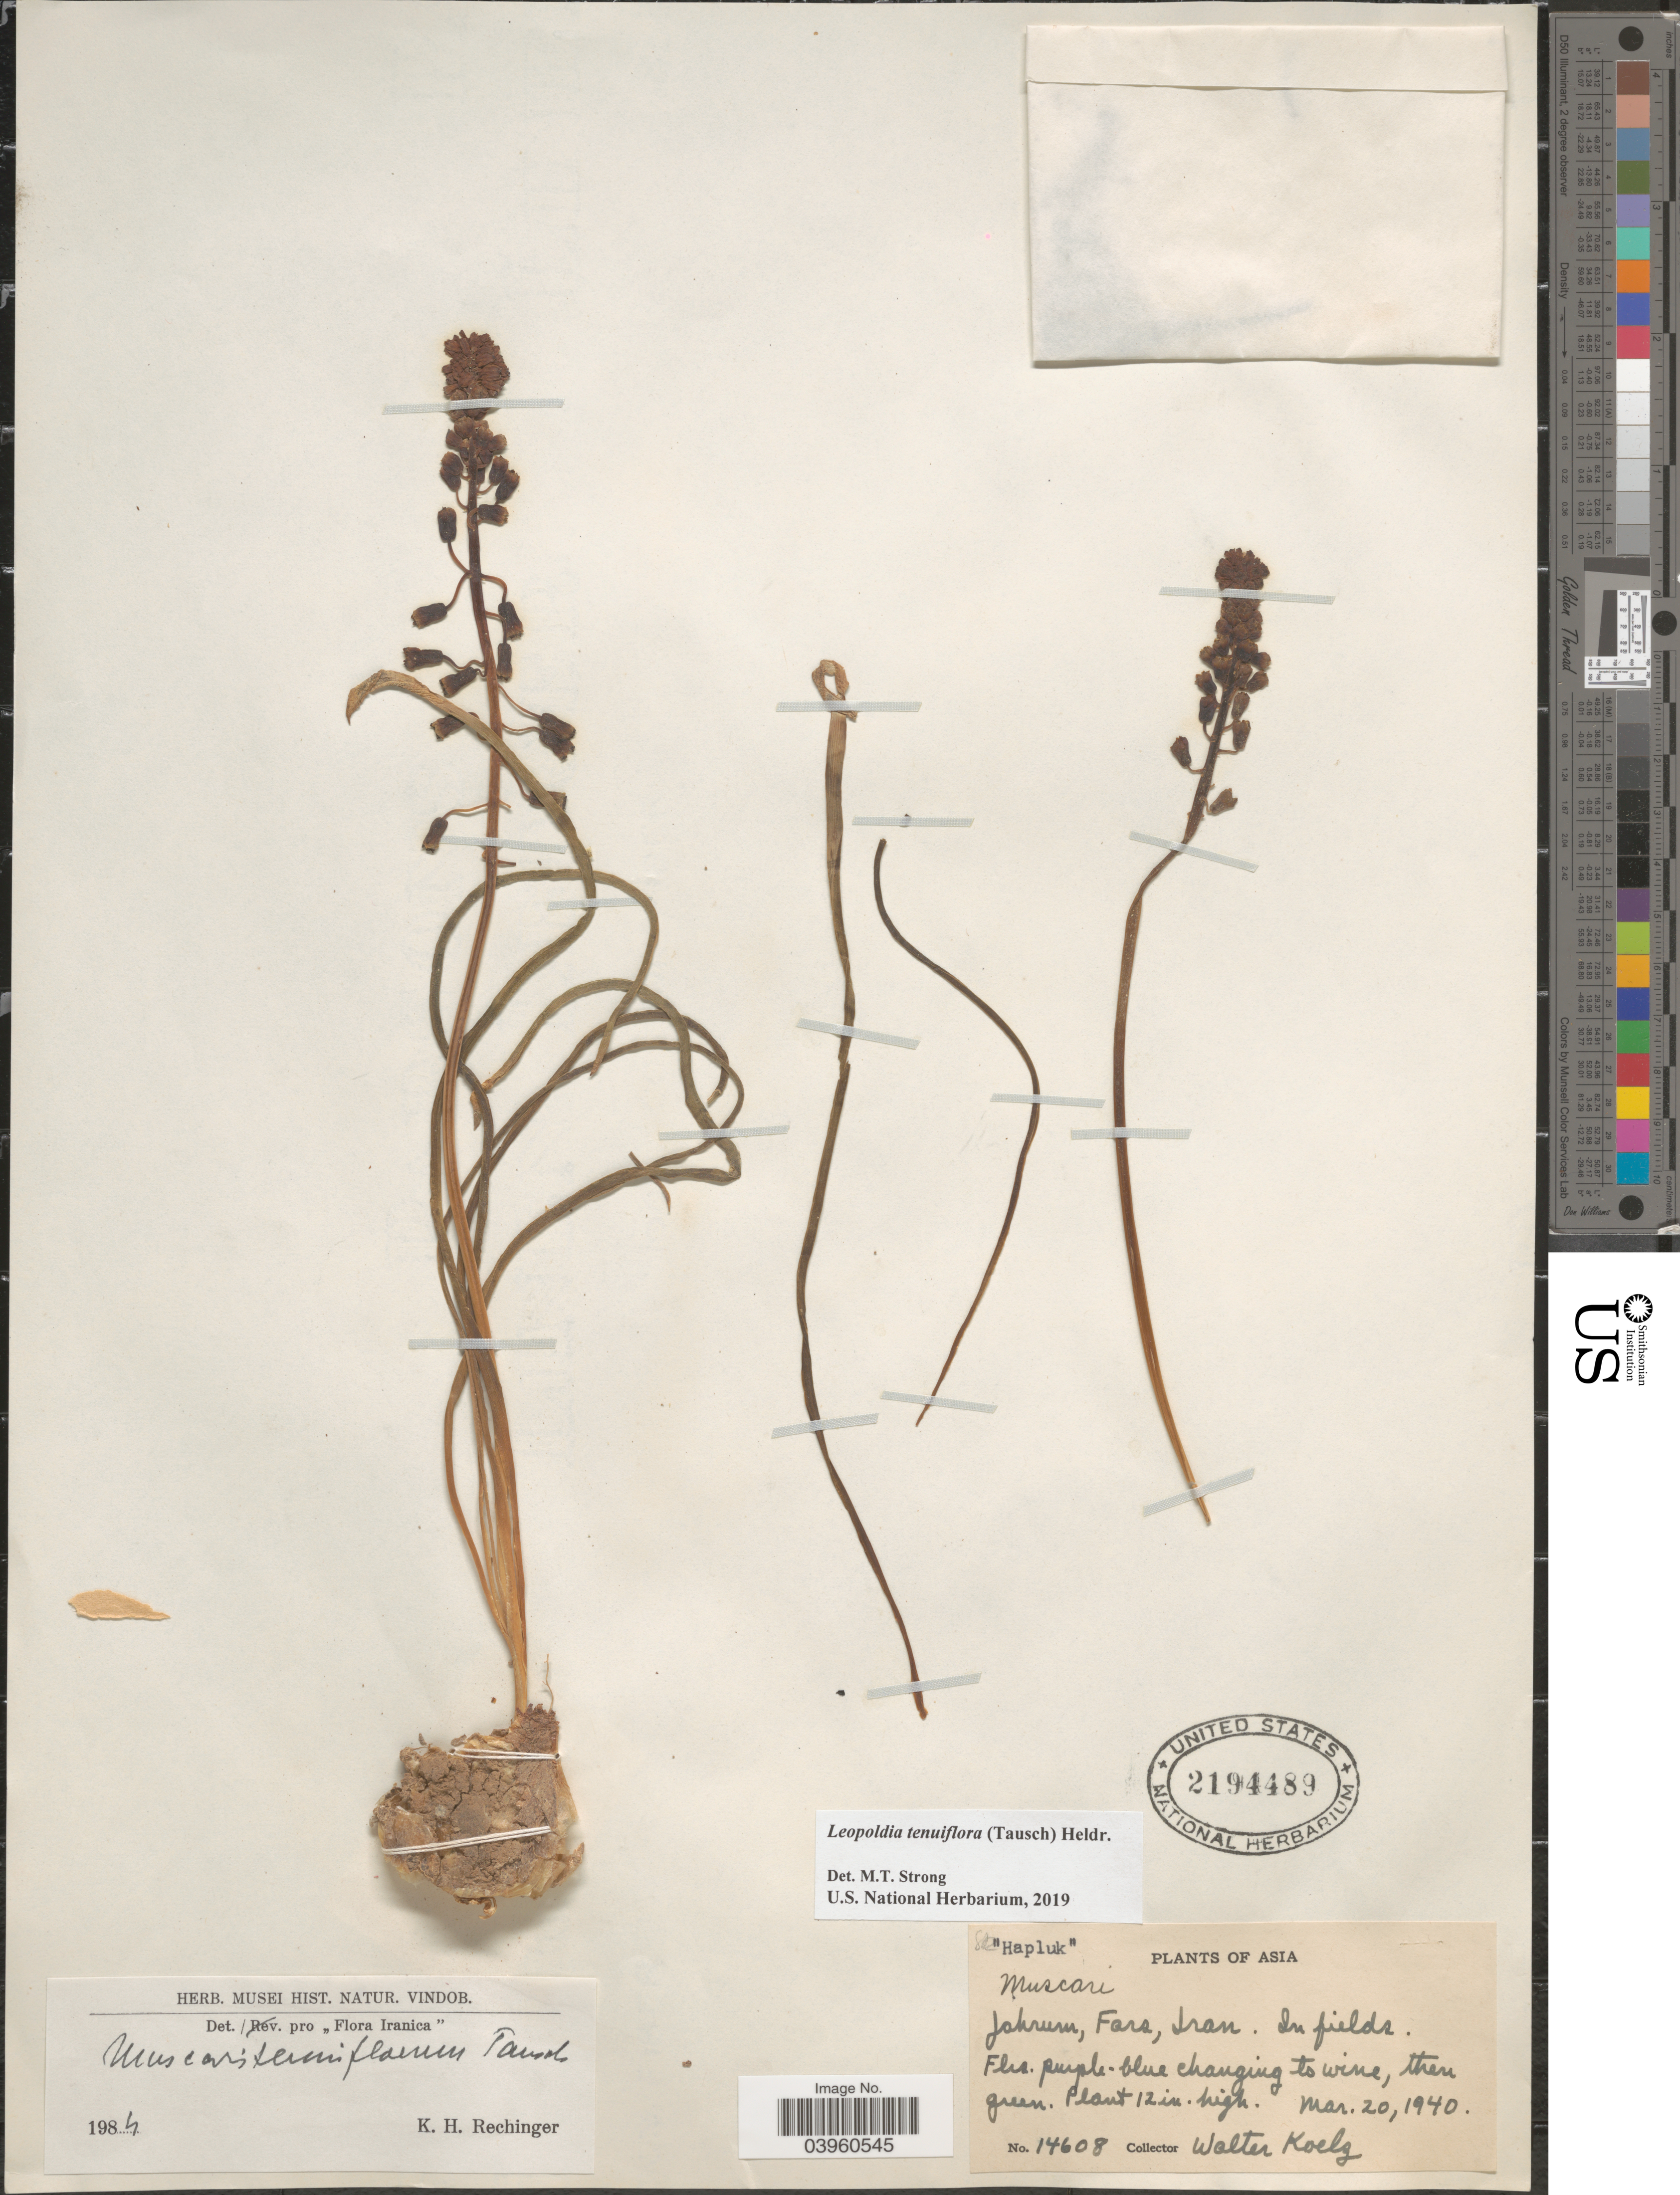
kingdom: Plantae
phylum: Tracheophyta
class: Liliopsida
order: Asparagales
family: Asparagaceae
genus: Leopoldia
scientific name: Leopoldia tenuiflora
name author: (Tausch) Heldr.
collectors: W. N. Koelz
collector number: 14608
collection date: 1940-03-20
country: Iran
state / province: Fars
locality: Jahrum.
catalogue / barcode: US 2194489